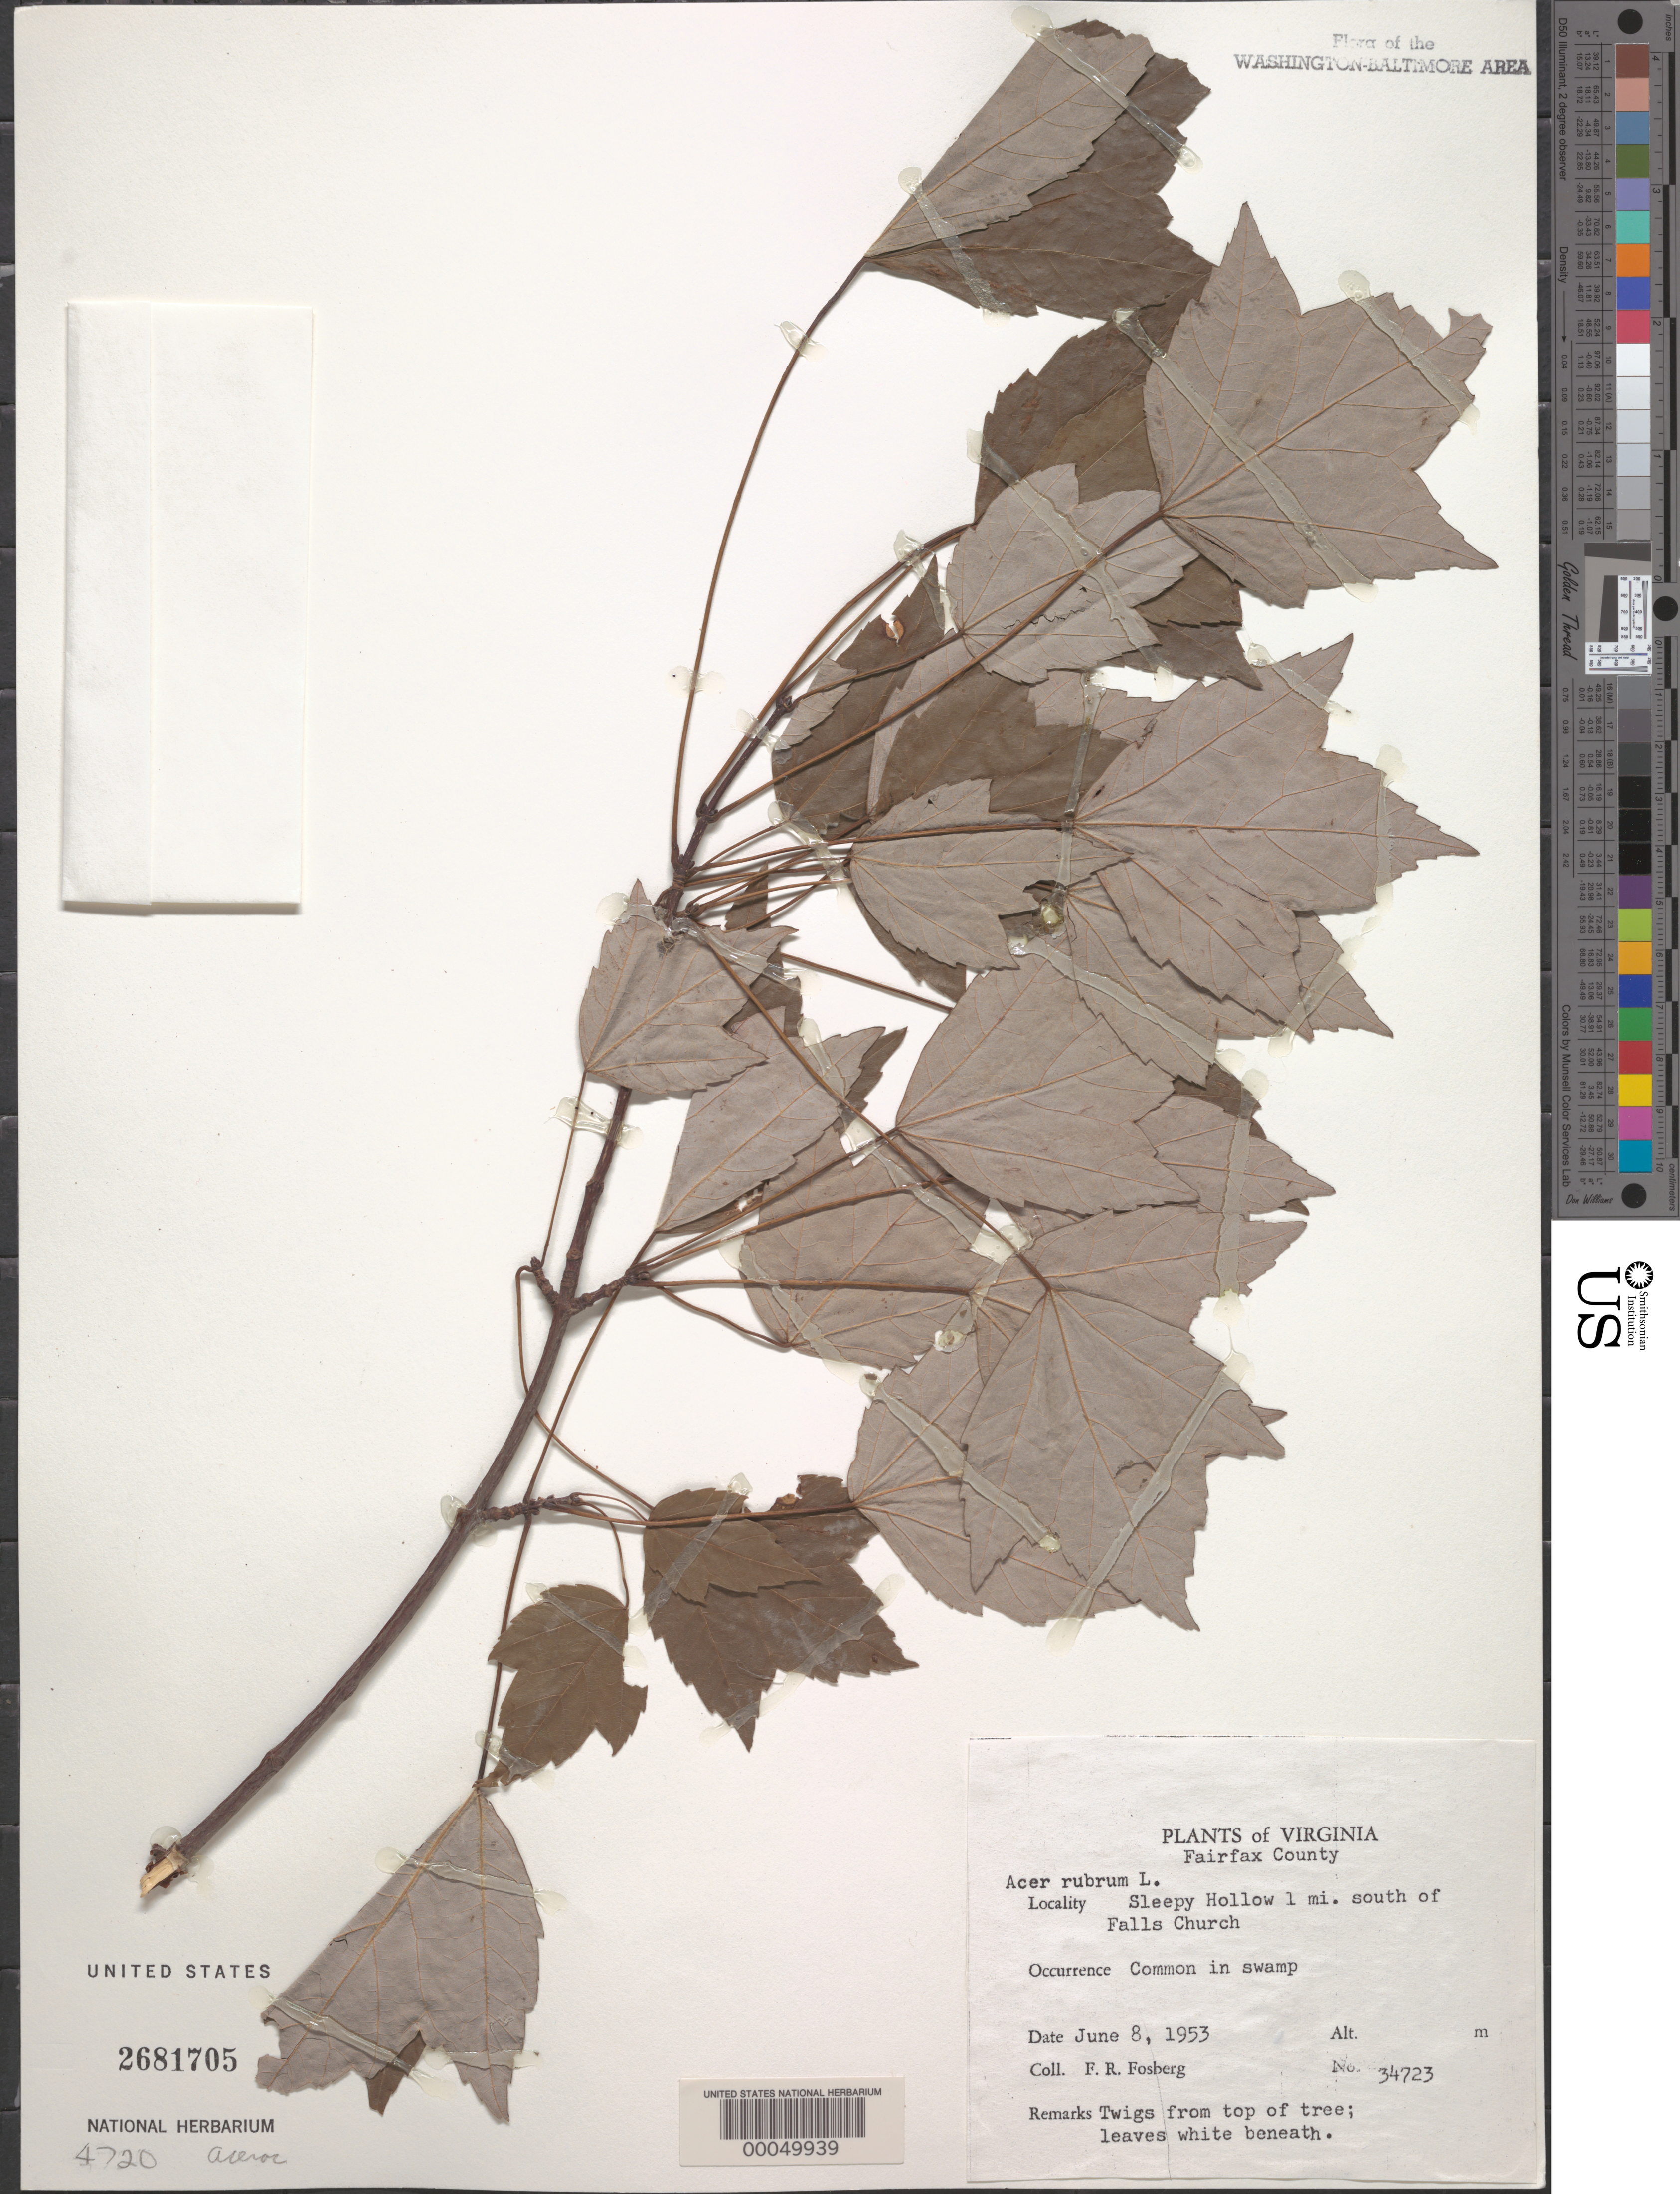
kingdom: Plantae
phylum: Tracheophyta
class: Magnoliopsida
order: Sapindales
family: Sapindaceae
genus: Acer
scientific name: Acer rubrum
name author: L.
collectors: F. R. Fosberg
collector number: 34723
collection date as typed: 08 Jun 1953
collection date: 1953-06-08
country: United States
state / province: Virginia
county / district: Fairfax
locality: Sleepy Hollow, south of Falls Church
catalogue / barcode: US 2681705